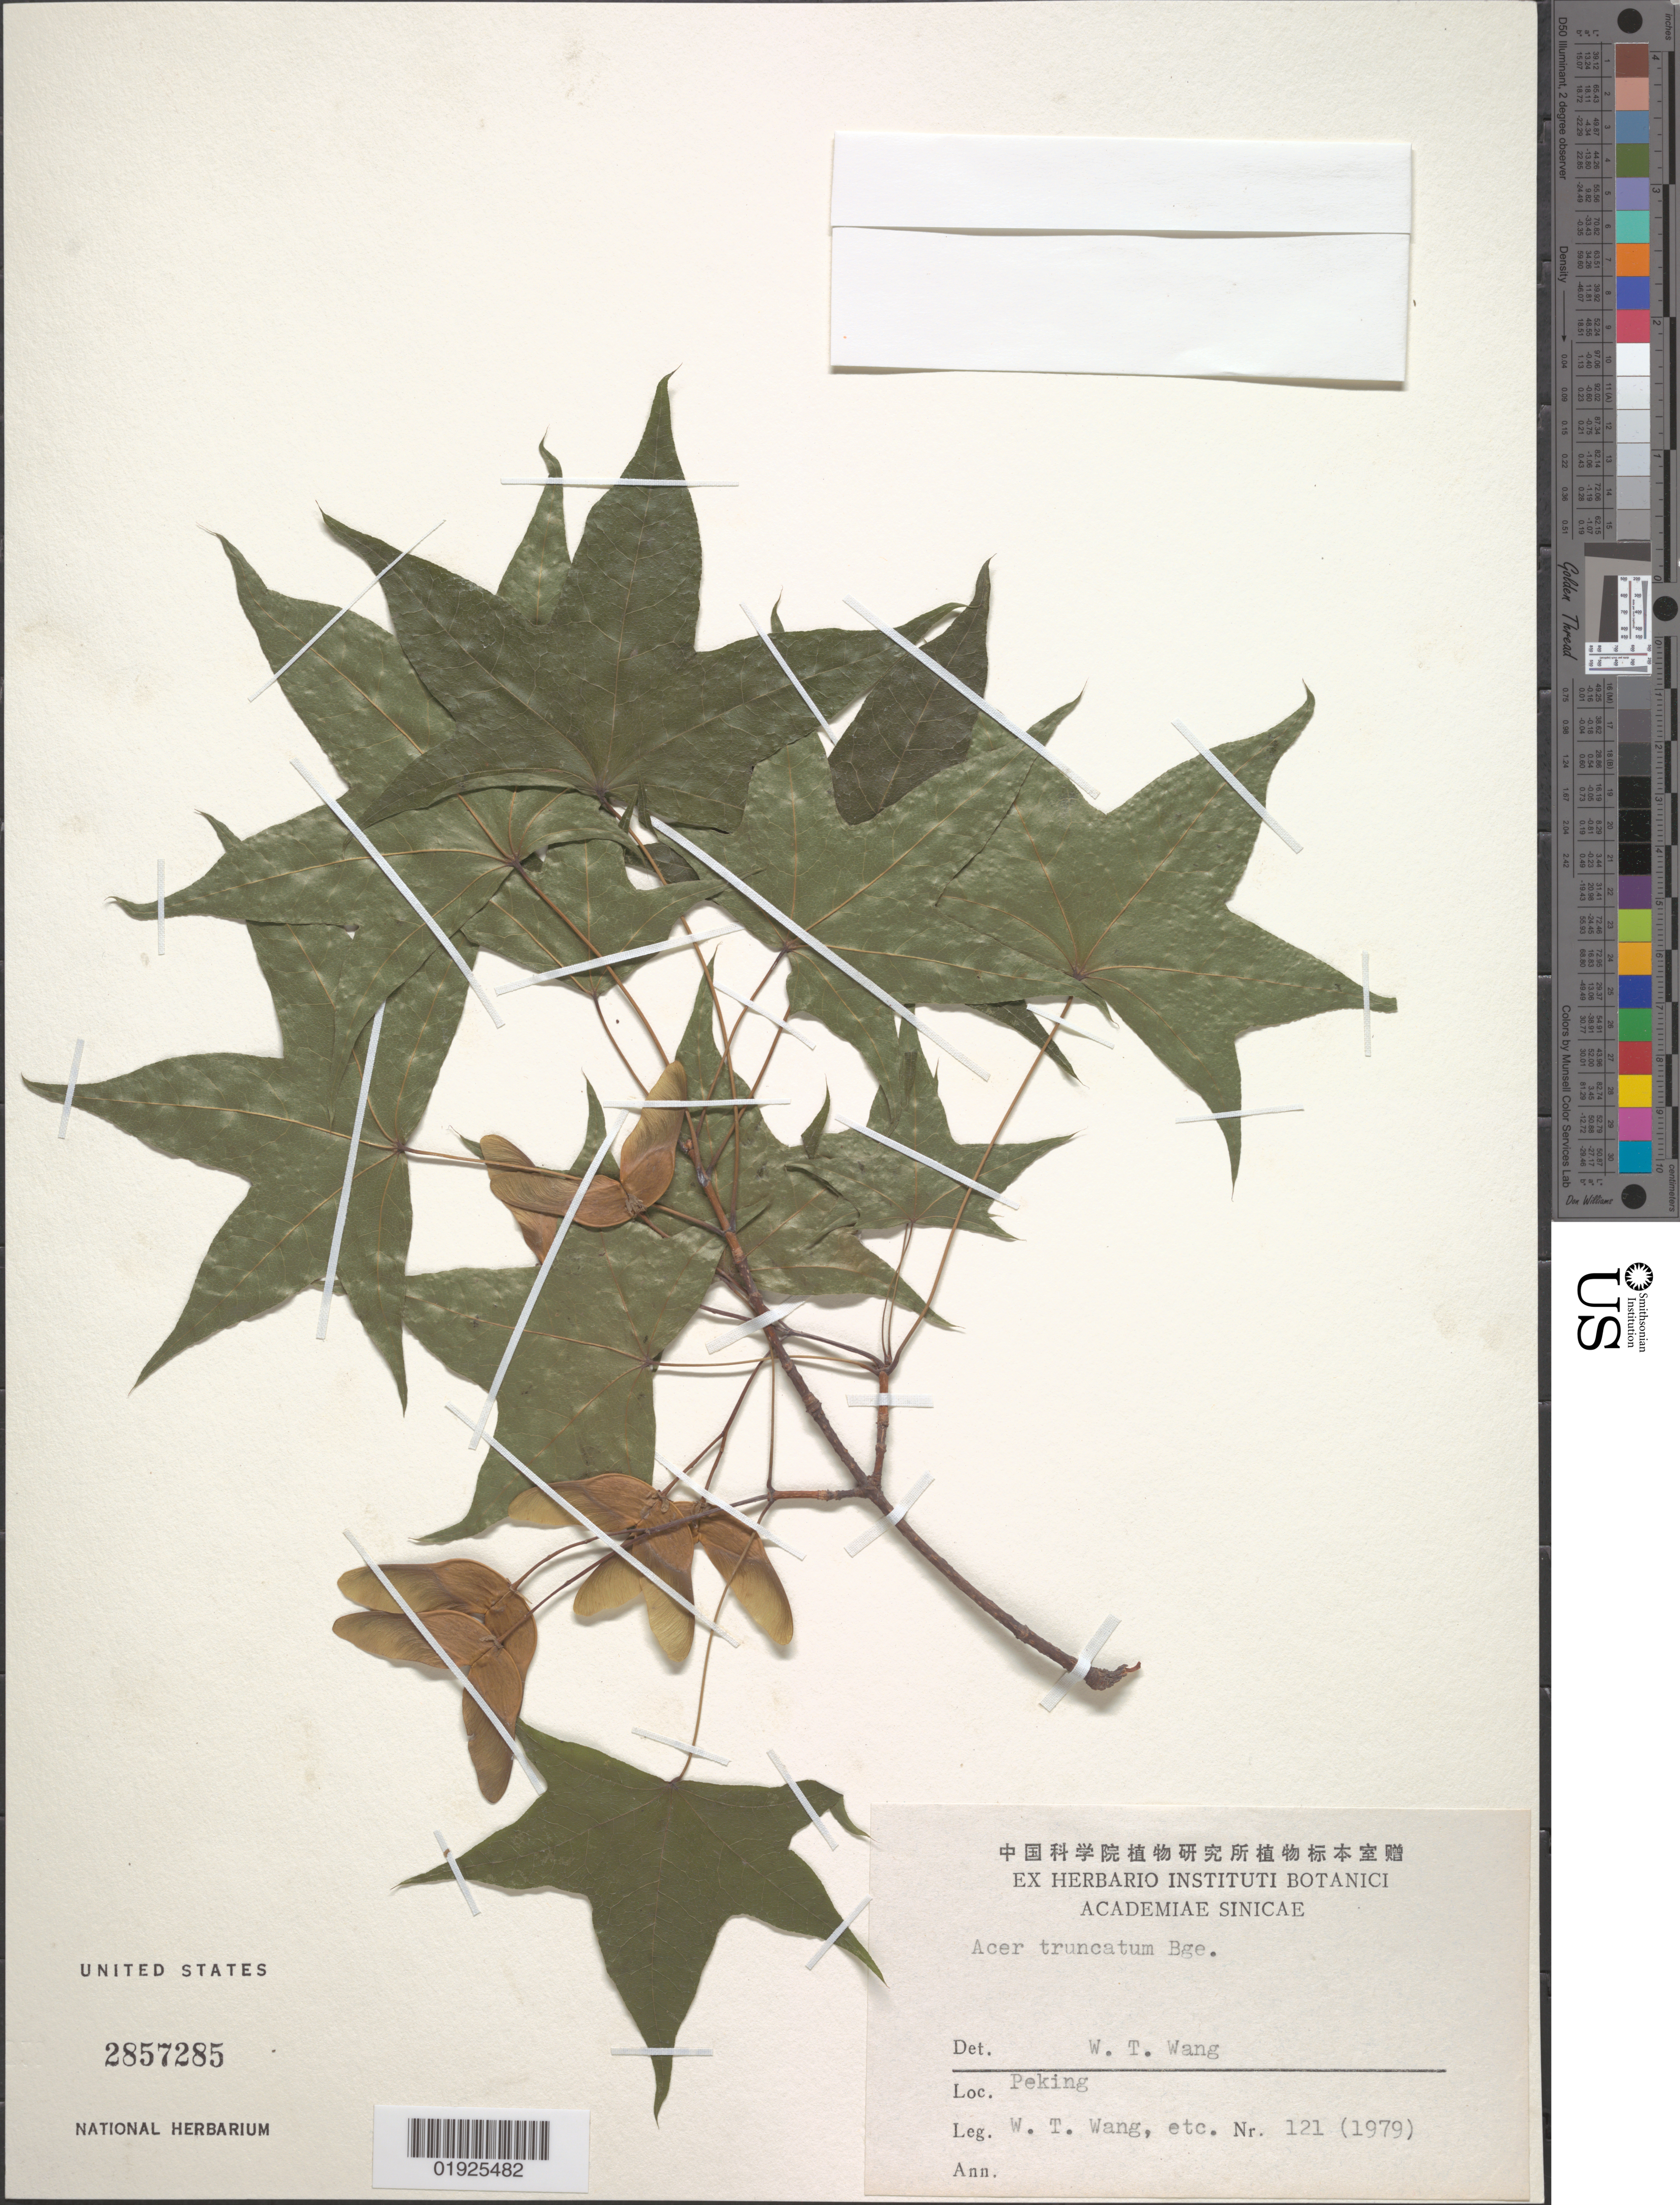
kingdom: Plantae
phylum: Tracheophyta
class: Magnoliopsida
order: Sapindales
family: Sapindaceae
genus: Acer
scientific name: Acer truncatum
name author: Bunge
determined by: Wang, W. T.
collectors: W. T. Wang et al.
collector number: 121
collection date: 1979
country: China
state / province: Beijing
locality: Peking [Beijing]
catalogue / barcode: US 2857285